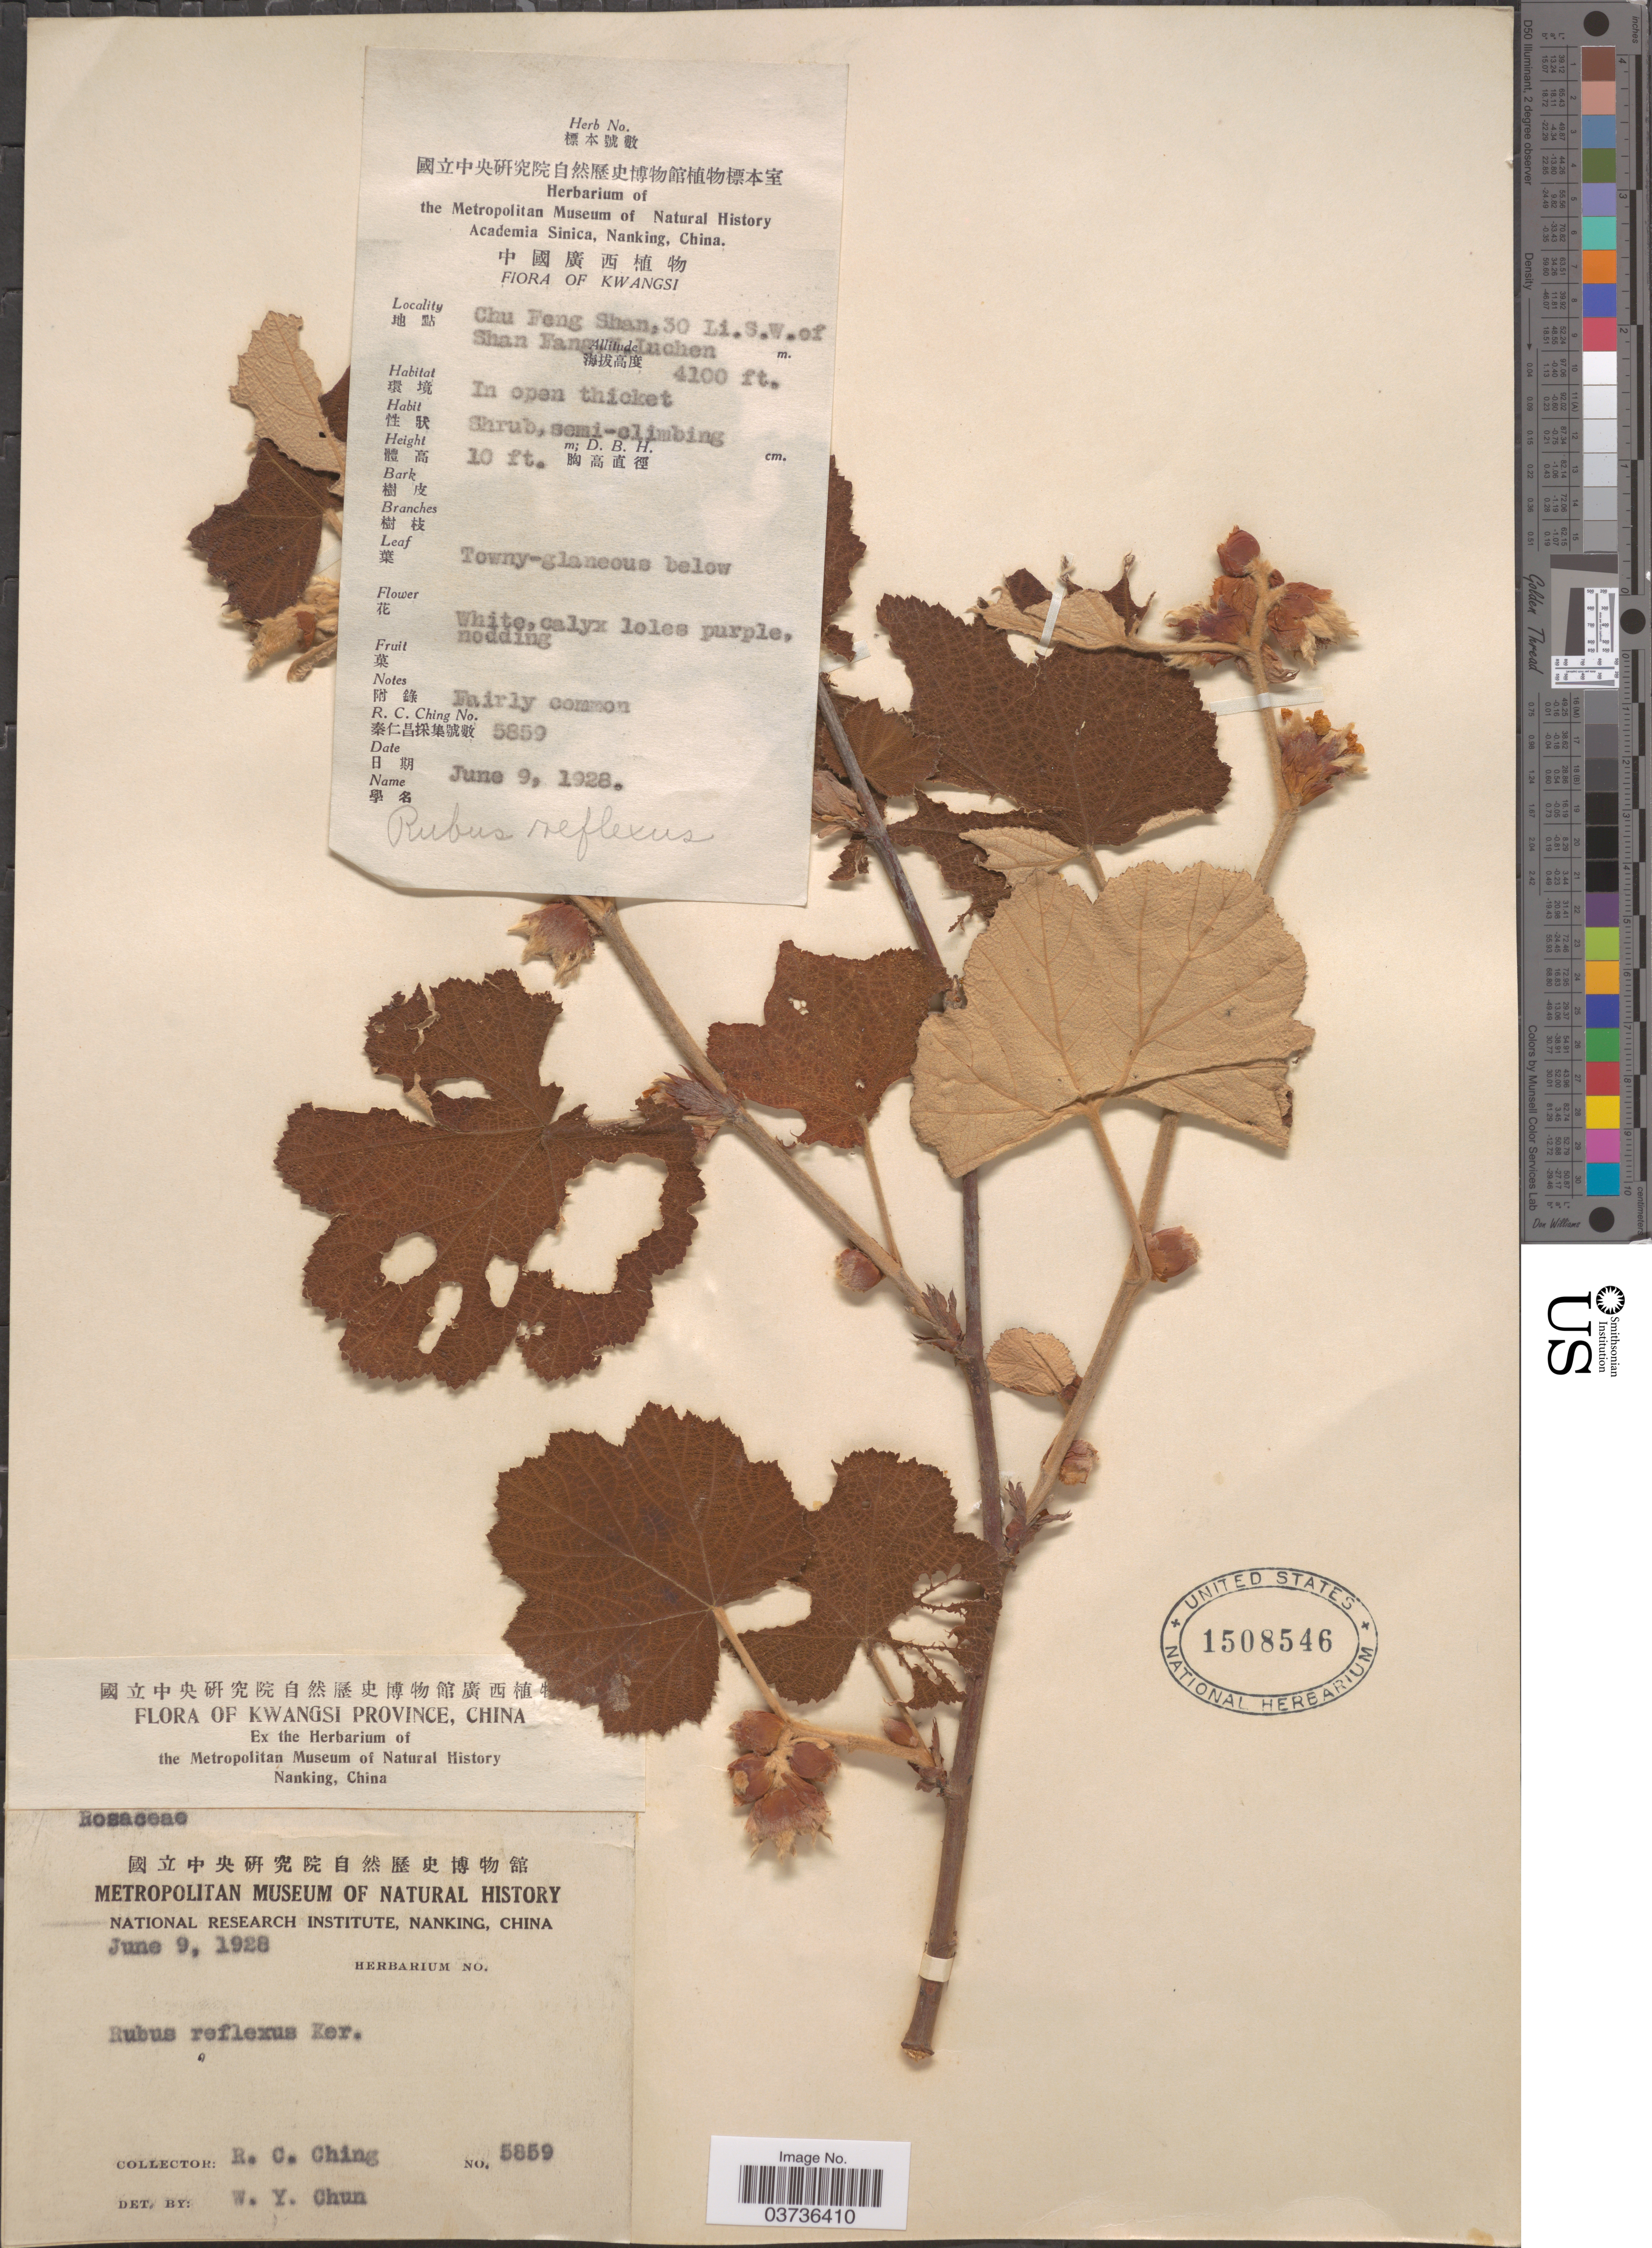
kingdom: Plantae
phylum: Tracheophyta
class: Magnoliopsida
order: Rosales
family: Rosaceae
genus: Rubus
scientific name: Rubus reflexus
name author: Ker Gawl.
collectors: R. C. Ching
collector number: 5859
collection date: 1928-06-09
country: China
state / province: Guangxi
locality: Kwangsi Province. Chu Feng Shan, 30 Li. S.W. of Shan Fang. N, Luchen.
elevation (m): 1250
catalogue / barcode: US 1508546